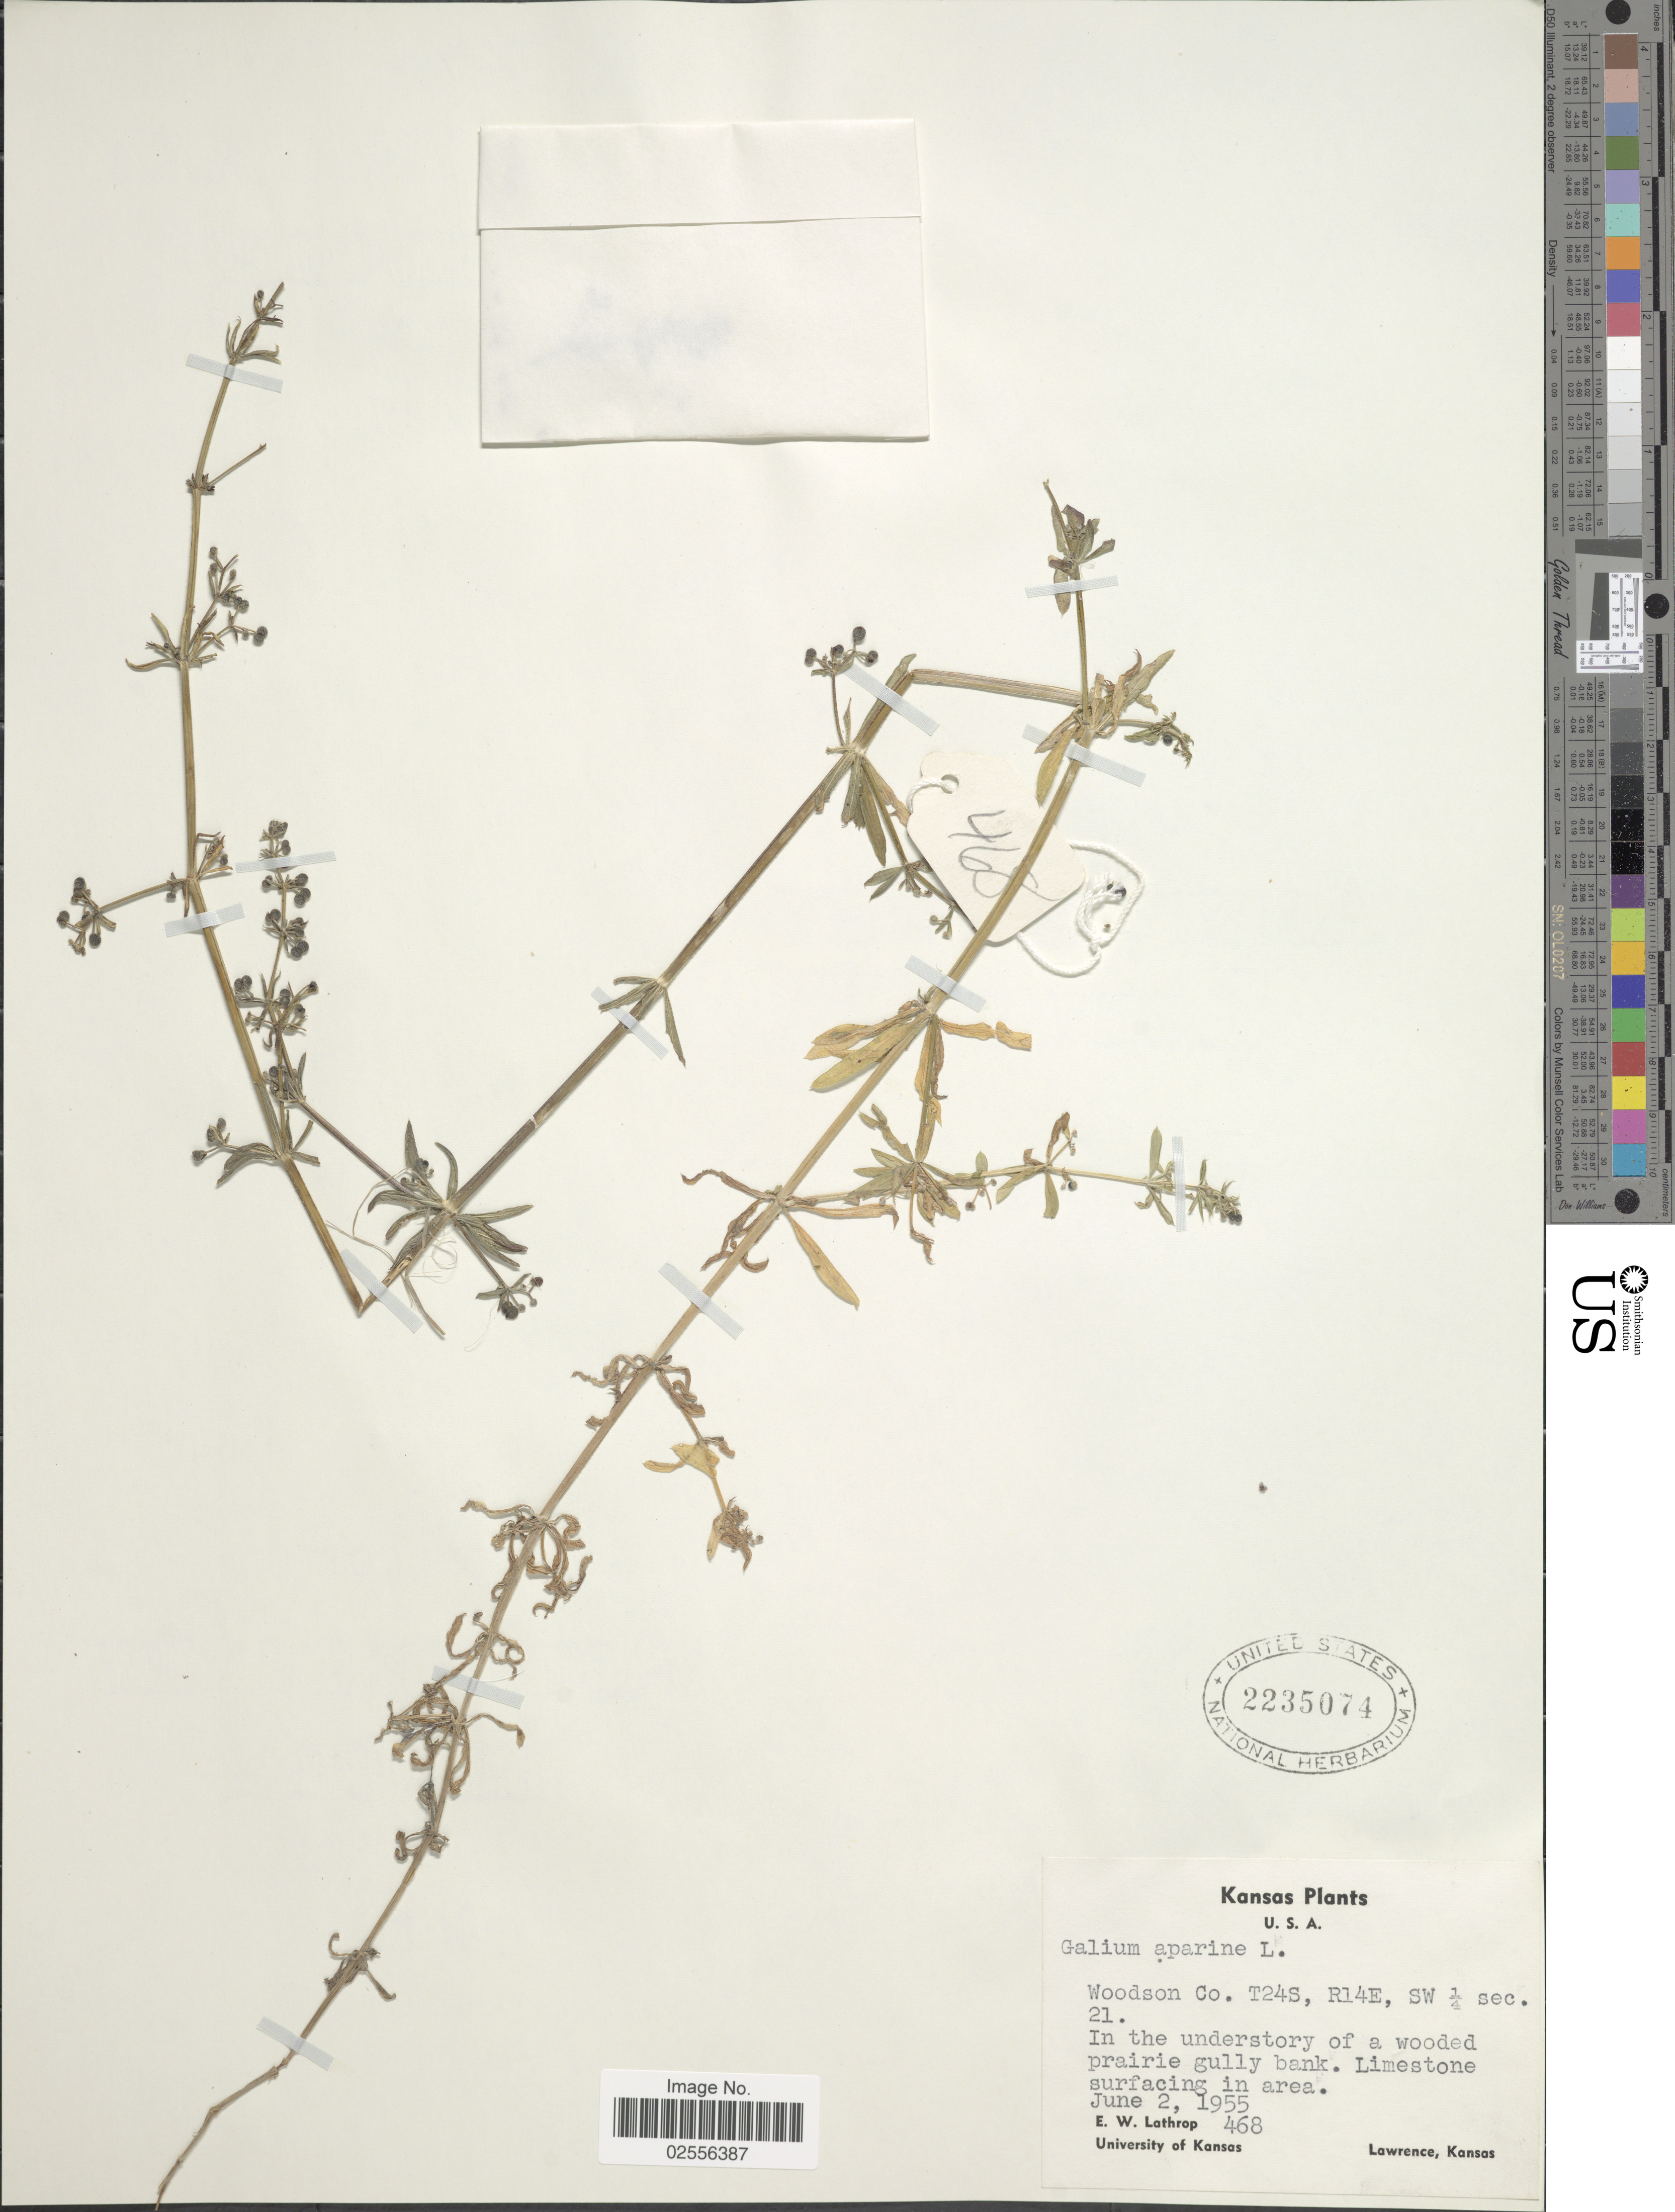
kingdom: Plantae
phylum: Tracheophyta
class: Magnoliopsida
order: Gentianales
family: Rubiaceae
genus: Galium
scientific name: Galium aparine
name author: L.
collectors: E. W. Lathrop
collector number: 568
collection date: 1955-06-02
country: United States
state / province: Kansas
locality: Woodson Co. T24S, R14E, SW ¼ sec. 21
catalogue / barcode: US 2235074